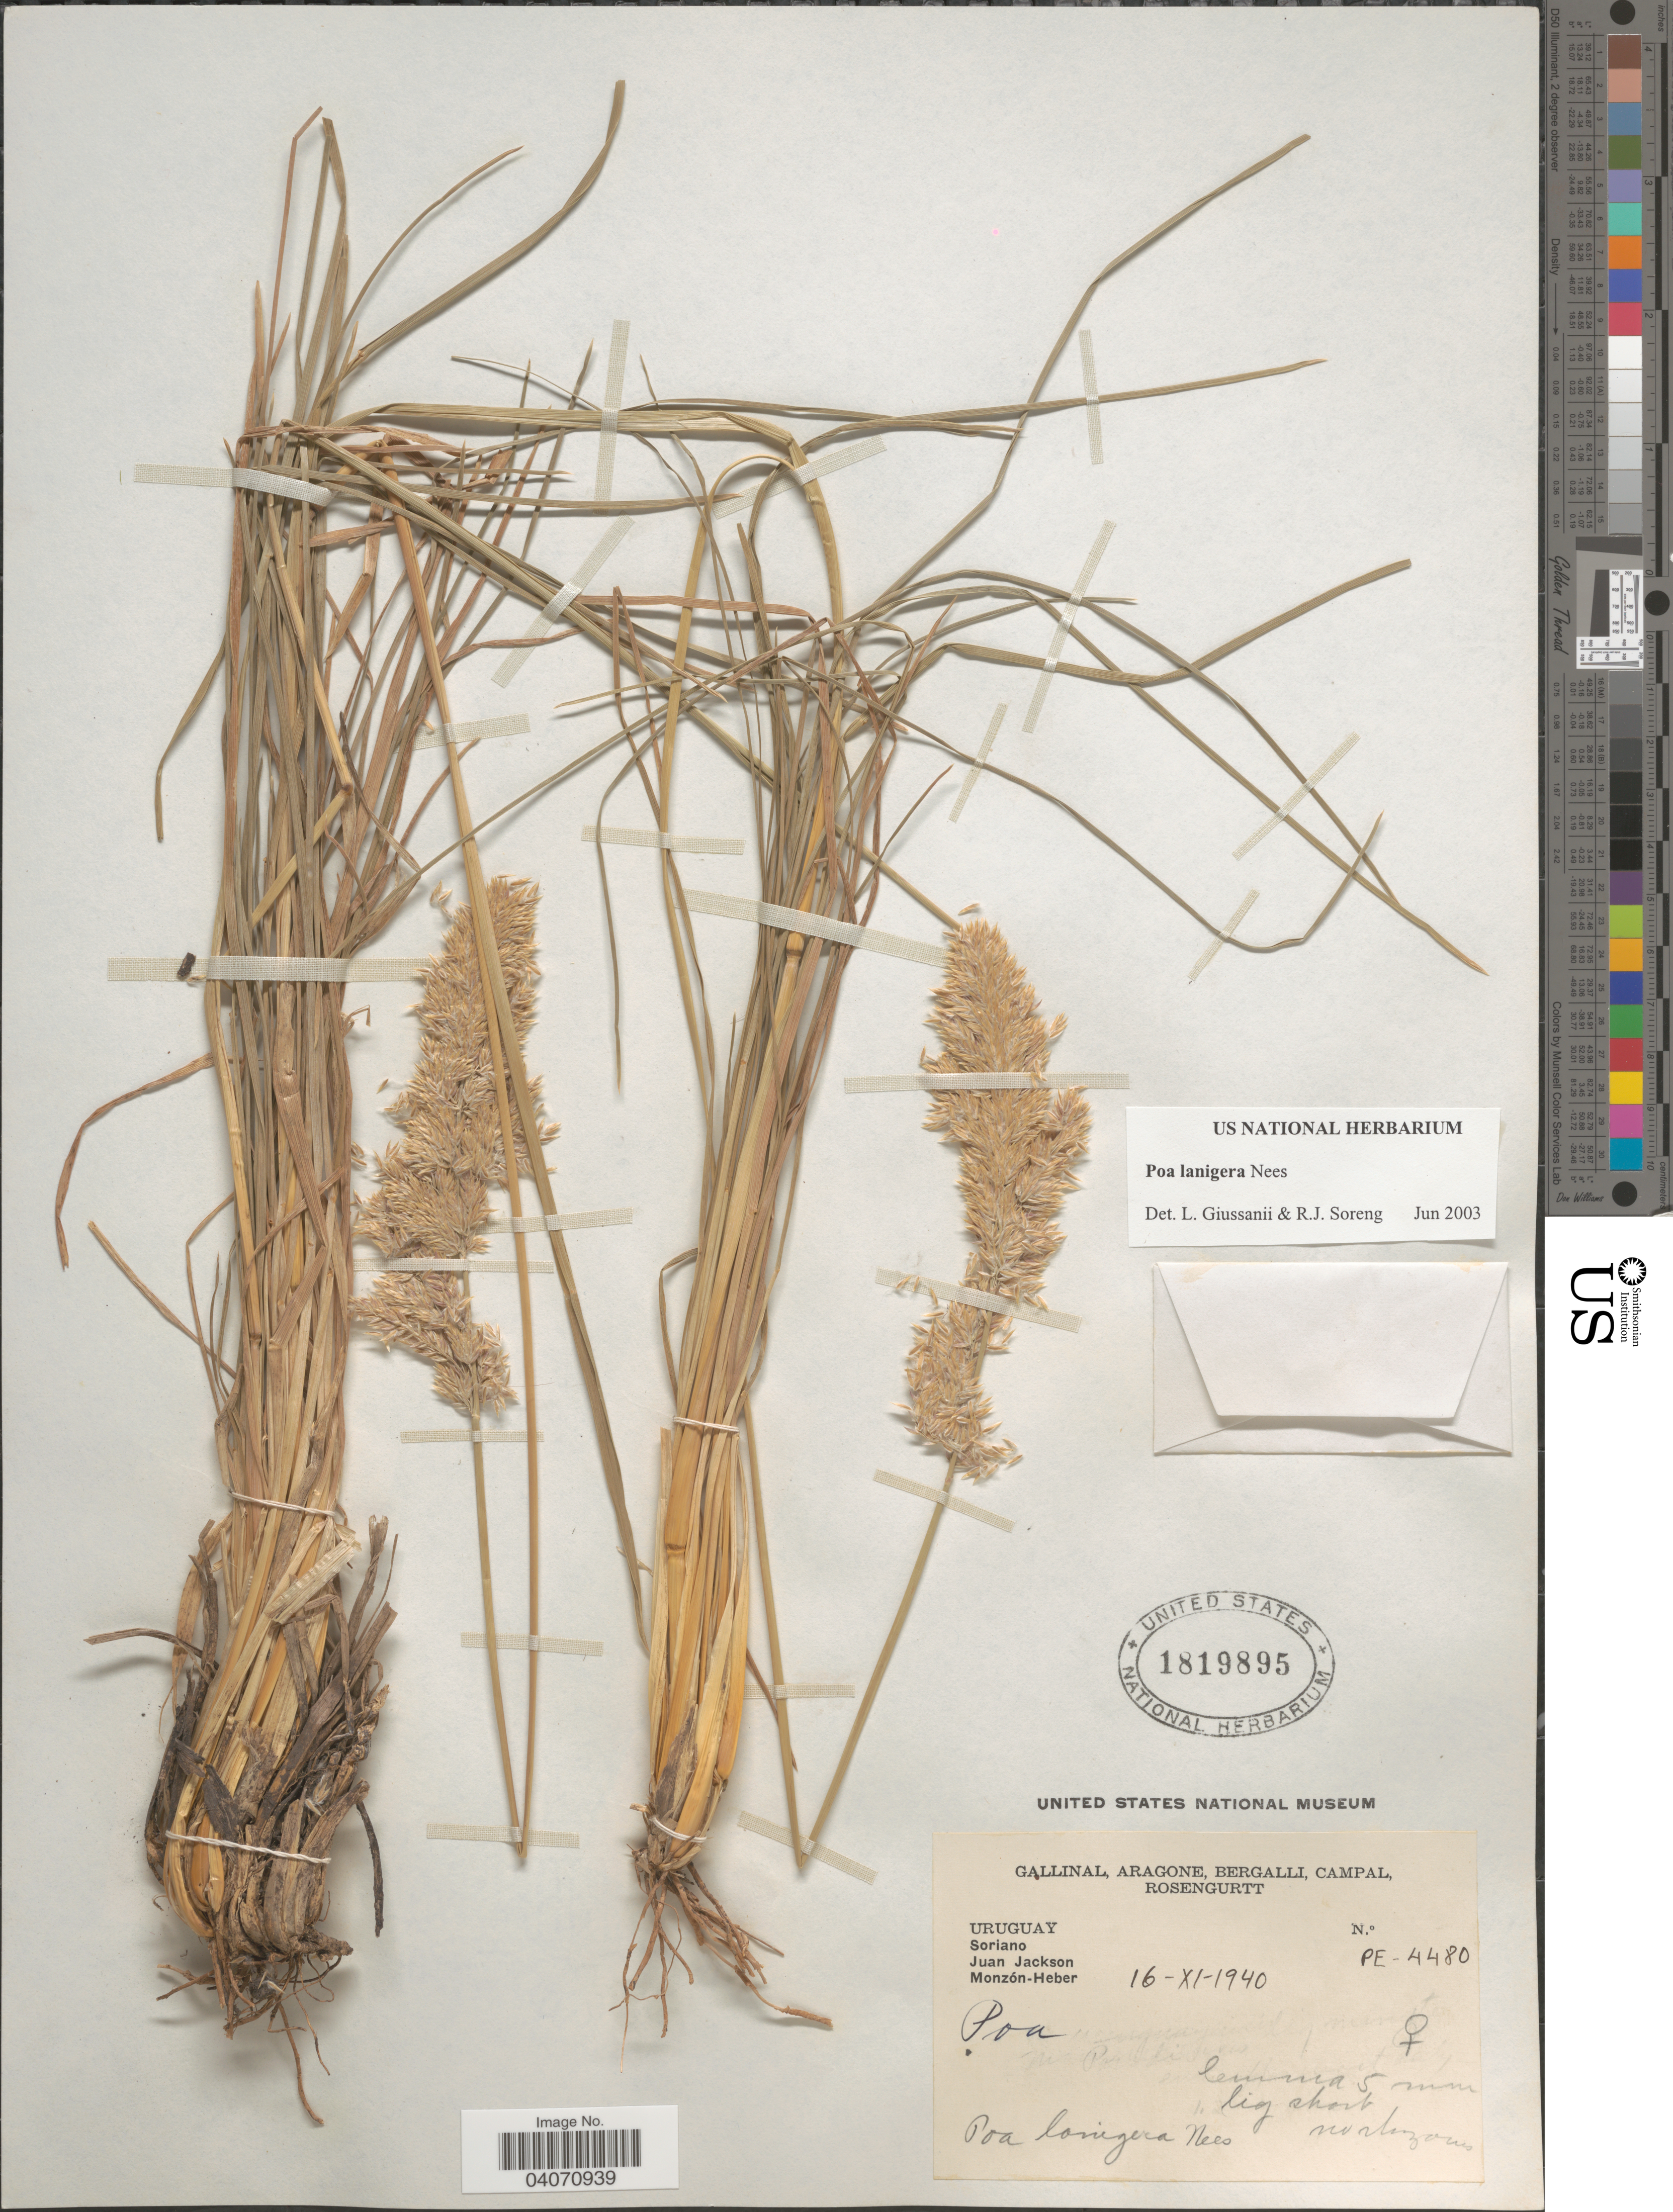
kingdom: Plantae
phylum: Tracheophyta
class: Liliopsida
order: Poales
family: Poaceae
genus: Poa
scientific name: Poa lanigera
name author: Nees in Mart.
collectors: -. Gallinal, -- Aragone, -- Bergalli, -- Campal & Rosengurtt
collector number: PE-4480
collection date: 1940-11-16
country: Uruguay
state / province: Soriano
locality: Juan Jackson. Monzón-Heber.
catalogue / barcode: US 1819895